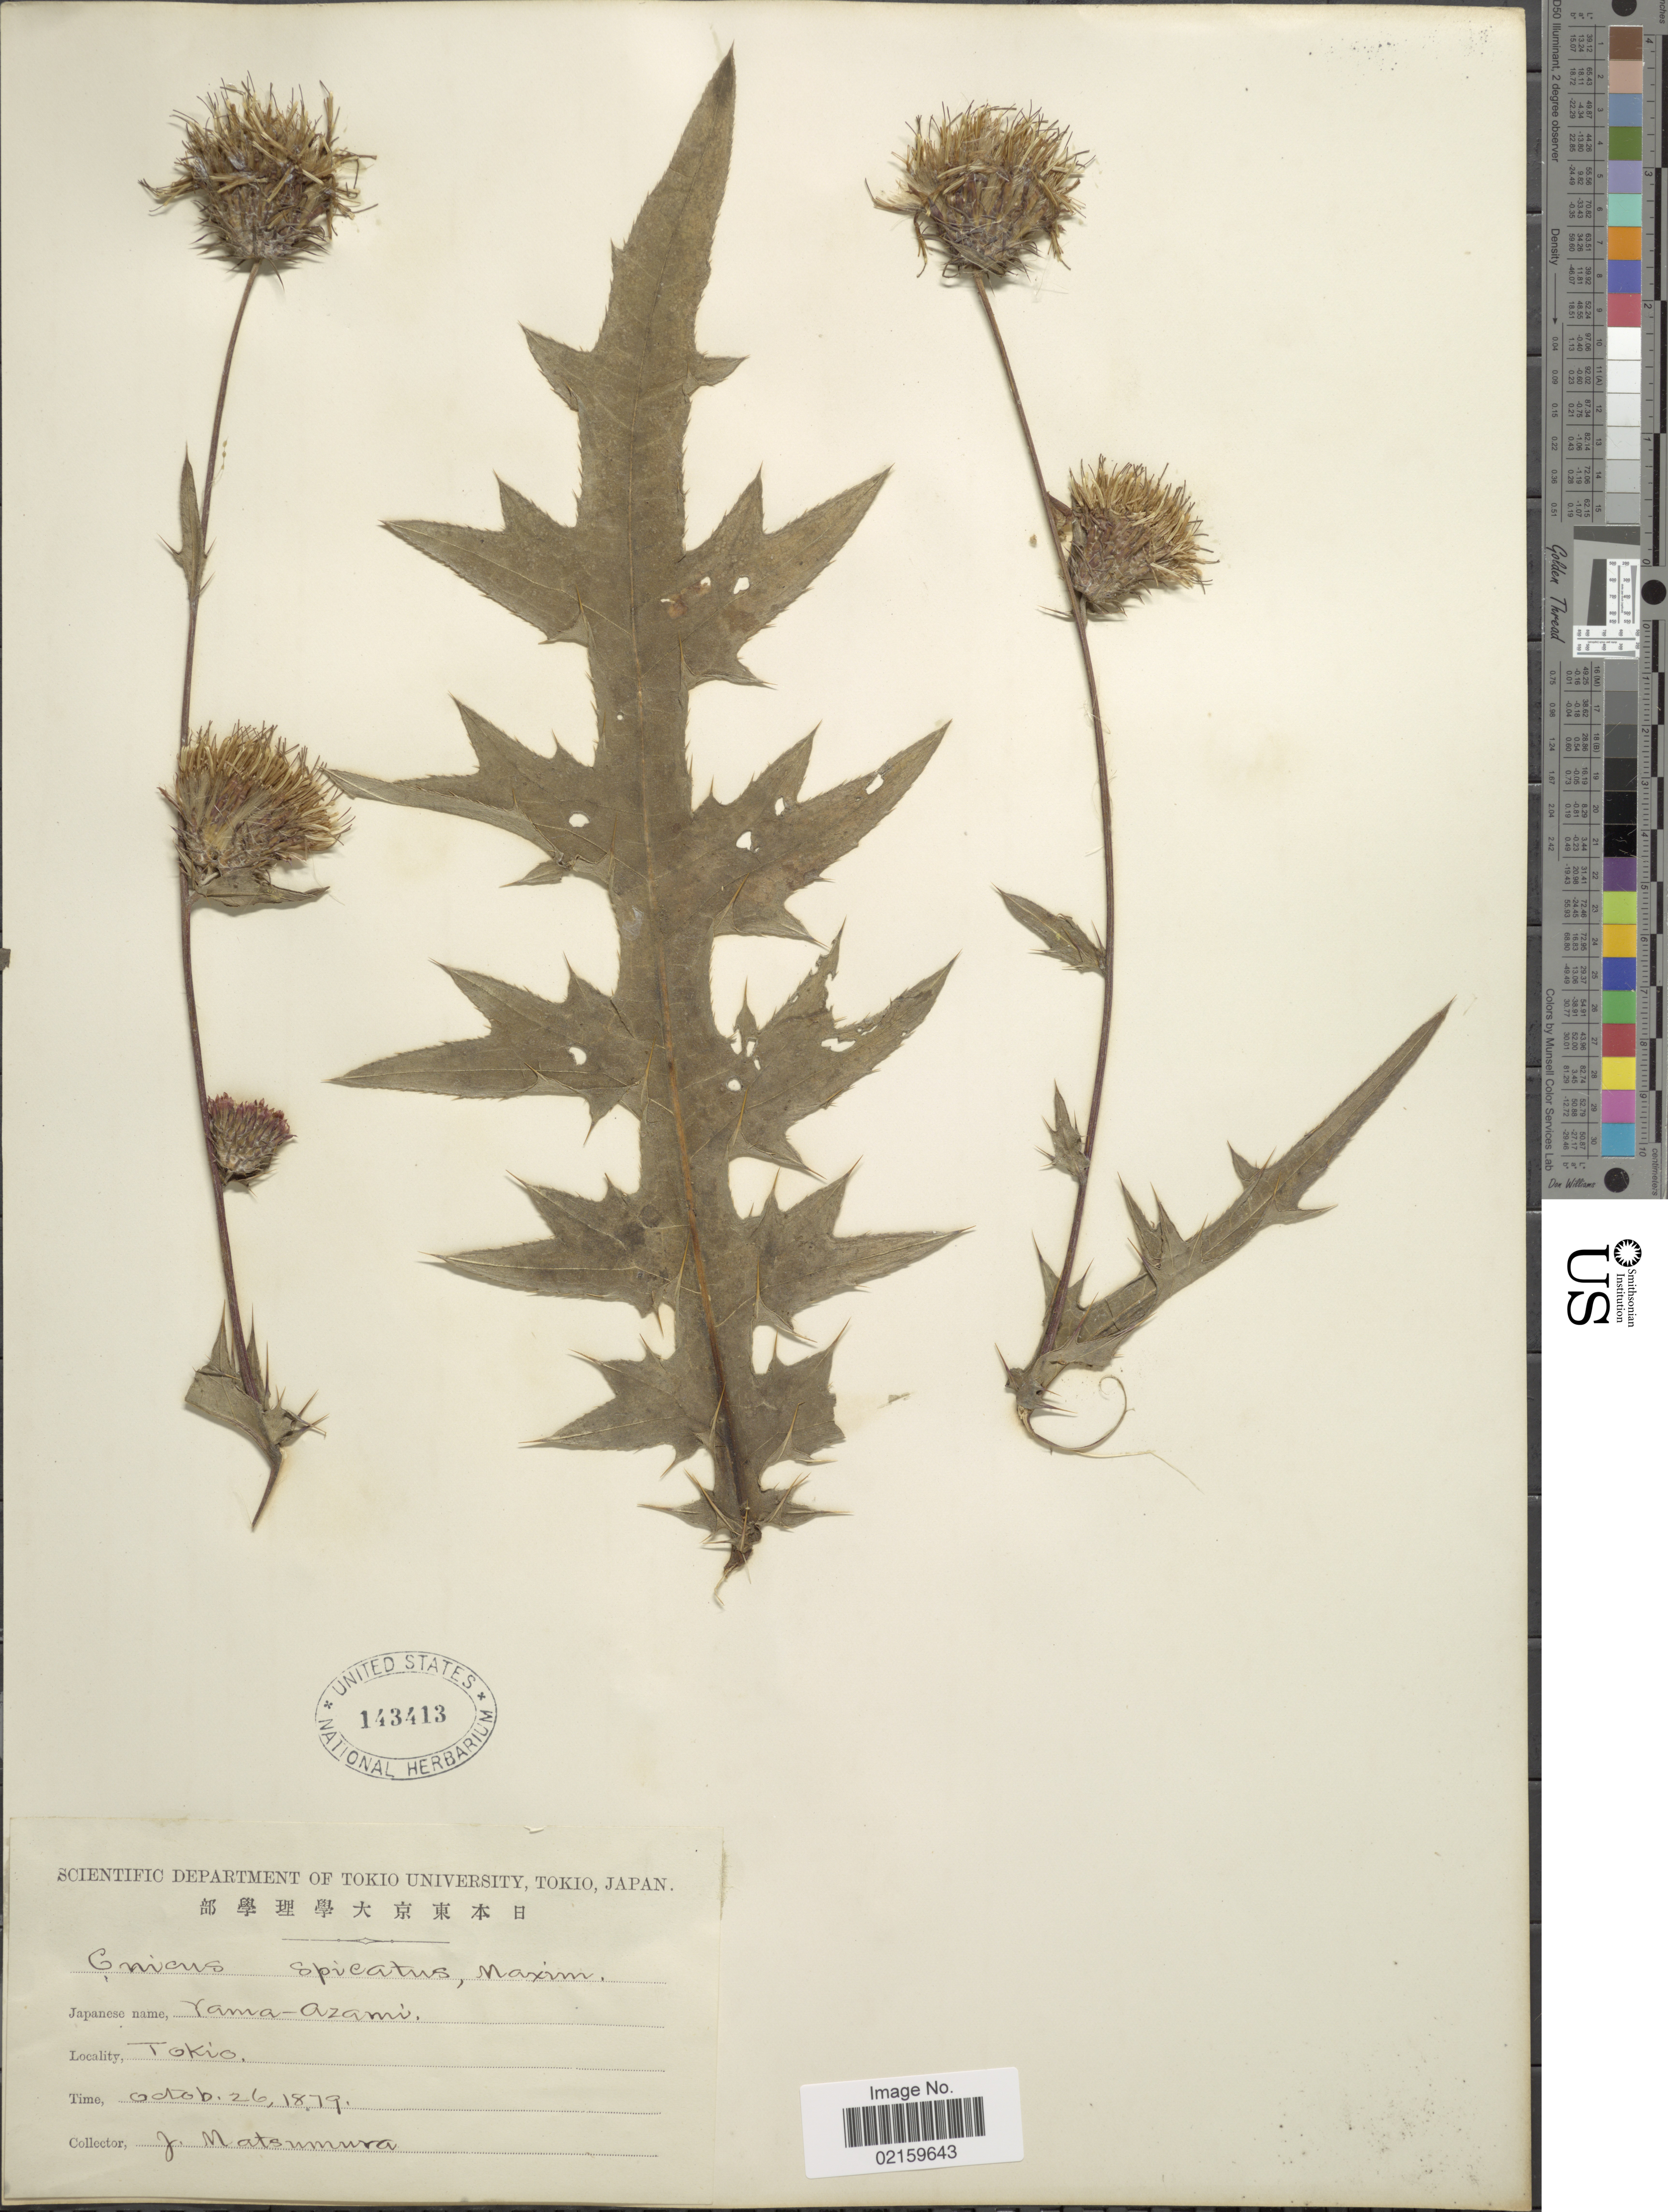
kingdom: Plantae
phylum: Tracheophyta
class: Magnoliopsida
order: Asterales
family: Asteraceae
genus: Cirsium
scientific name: Cirsium spicatum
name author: (Maxim.) Matsum.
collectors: J. Matsumura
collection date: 1879-10-26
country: Japan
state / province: Tokyo, Federal City of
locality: Tokio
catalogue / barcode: US 143413